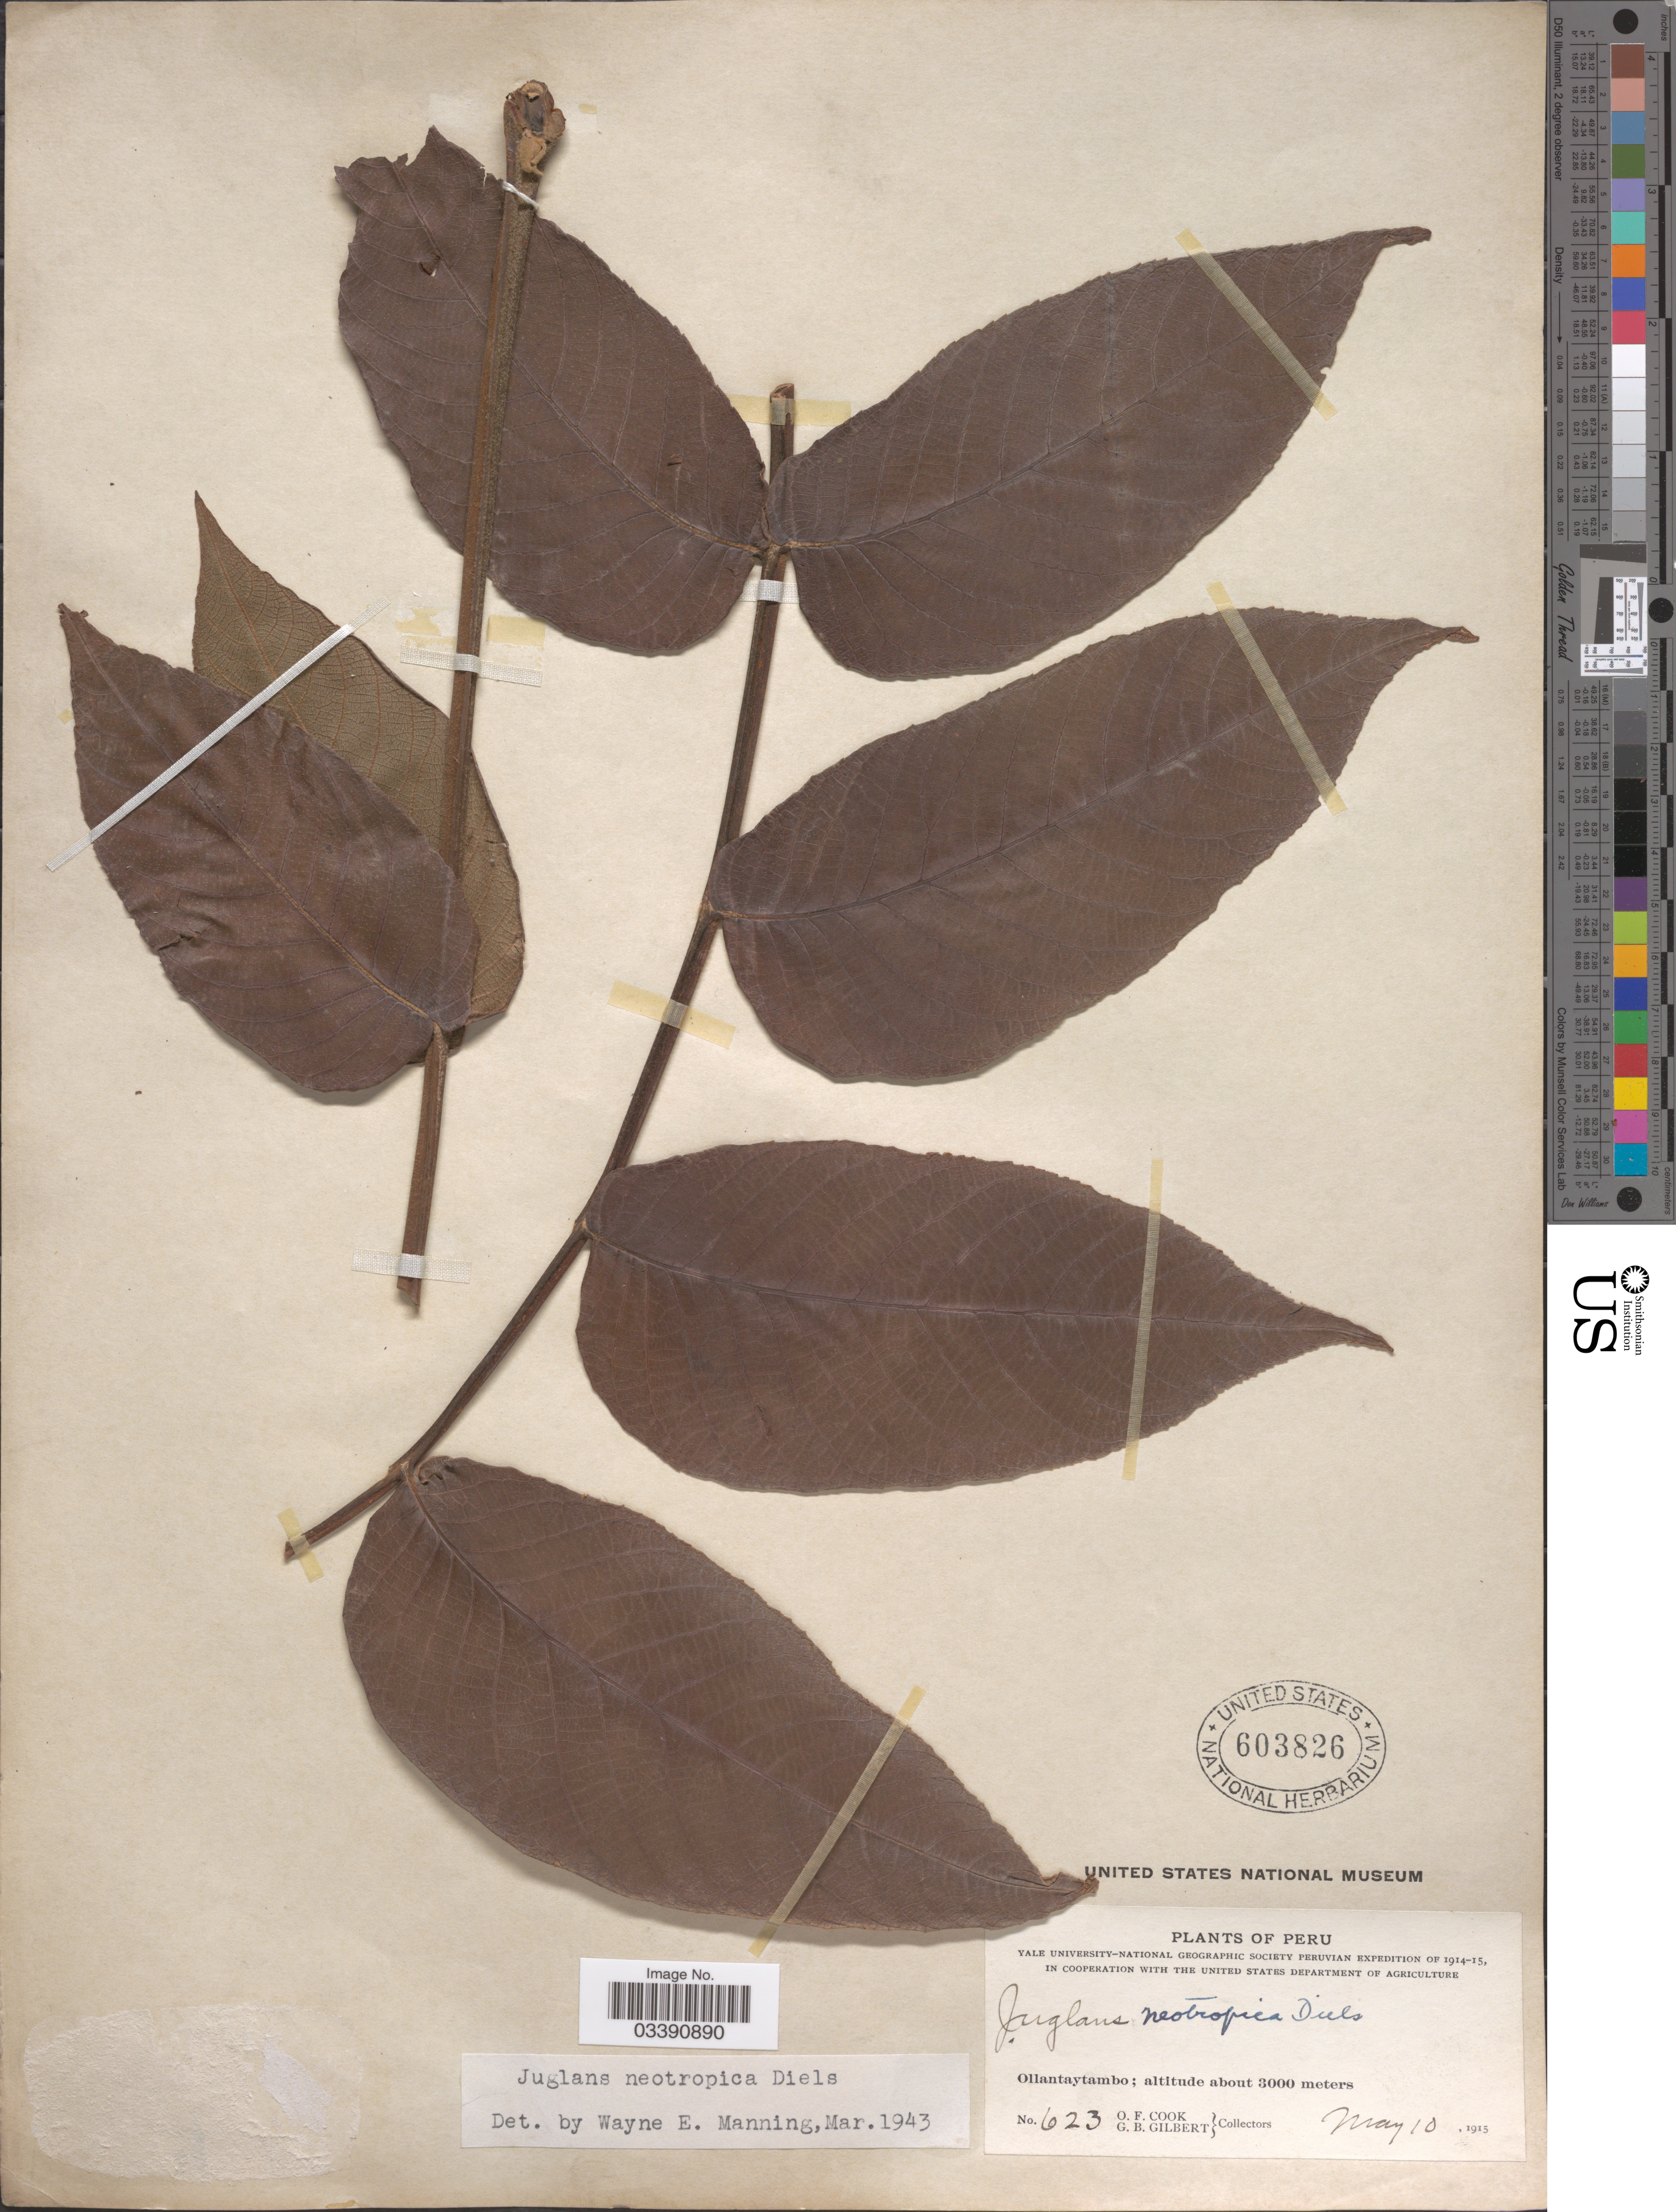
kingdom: Plantae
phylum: Tracheophyta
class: Magnoliopsida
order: Fagales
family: Juglandaceae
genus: Juglans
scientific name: Juglans neotropica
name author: Diels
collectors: O. F. Cook & G. B. Gilbert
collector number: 623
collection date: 1915-05-10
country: Peru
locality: Ollantaytambo.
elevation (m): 3000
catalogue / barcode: US 603826